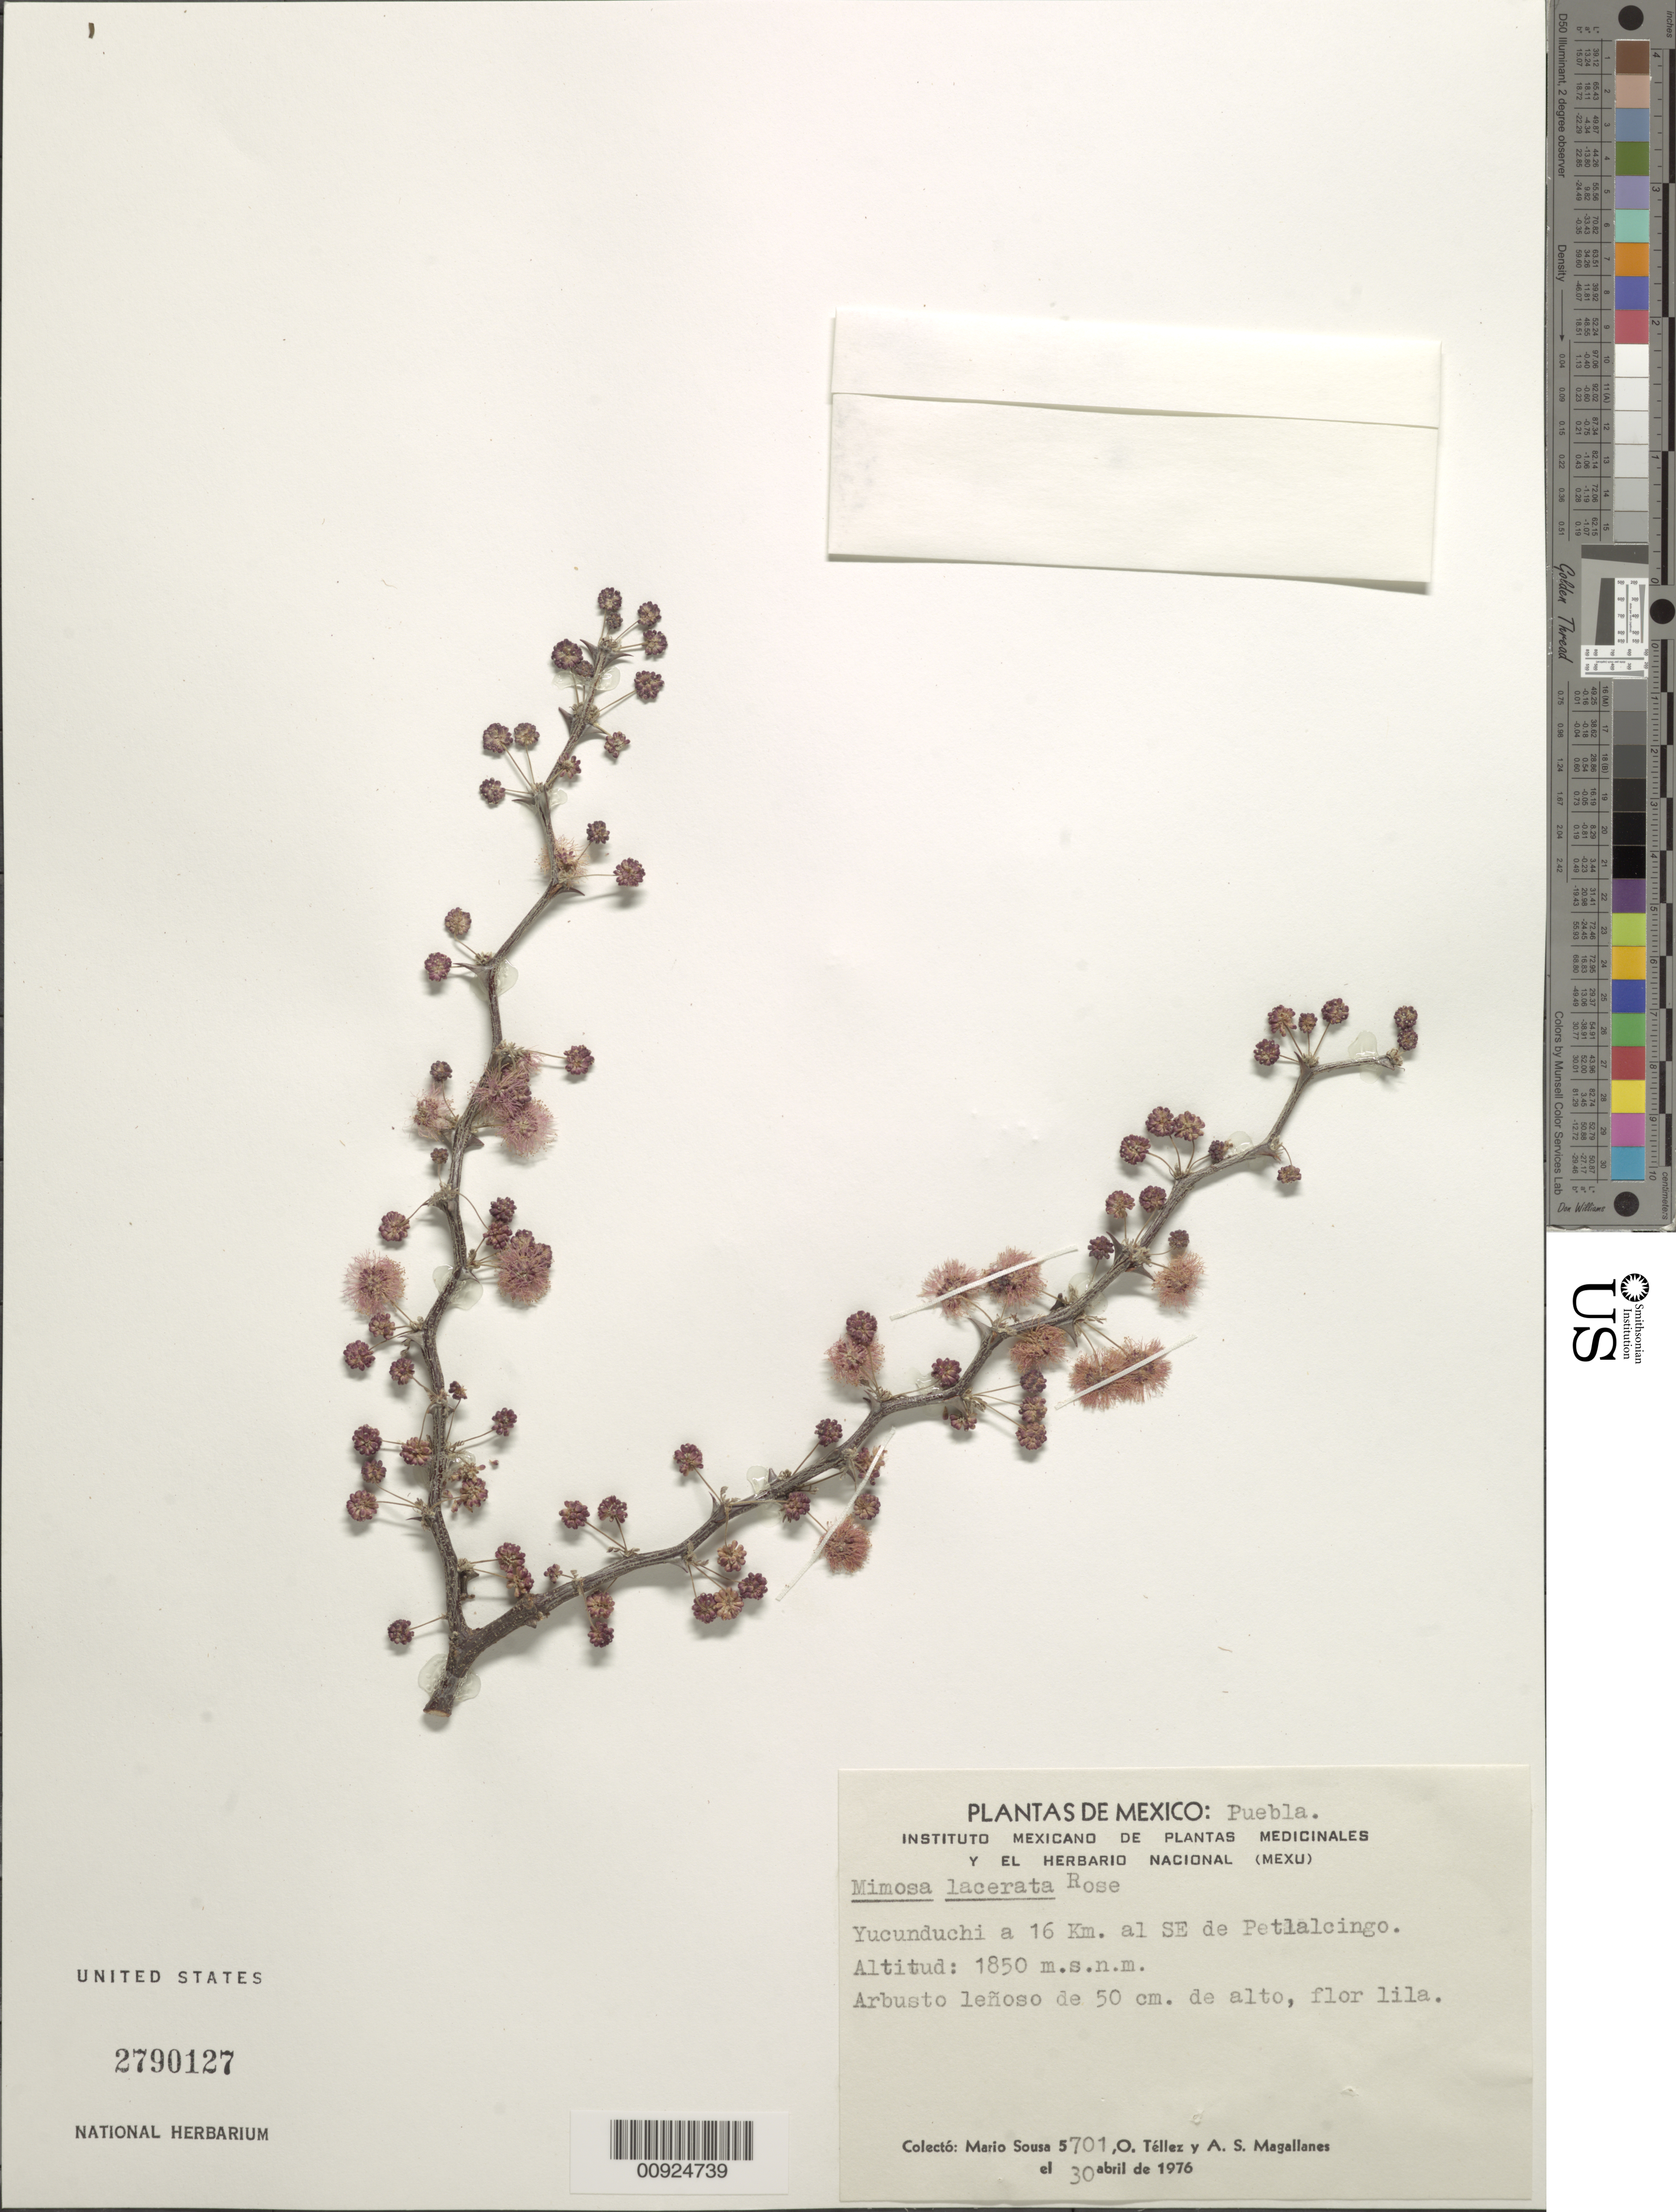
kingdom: Plantae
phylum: Tracheophyta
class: Magnoliopsida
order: Fabales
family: Fabaceae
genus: Mimosa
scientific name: Mimosa lacerata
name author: Rose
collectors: M. Sousa S., O. Téllez V. & A. Magallanes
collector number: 5701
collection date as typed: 30 Apr 1976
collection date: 1976-04-30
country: Mexico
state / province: Puebla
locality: Yucunduchi a 16 km al SE de Petlalcingo.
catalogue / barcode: US 2790127